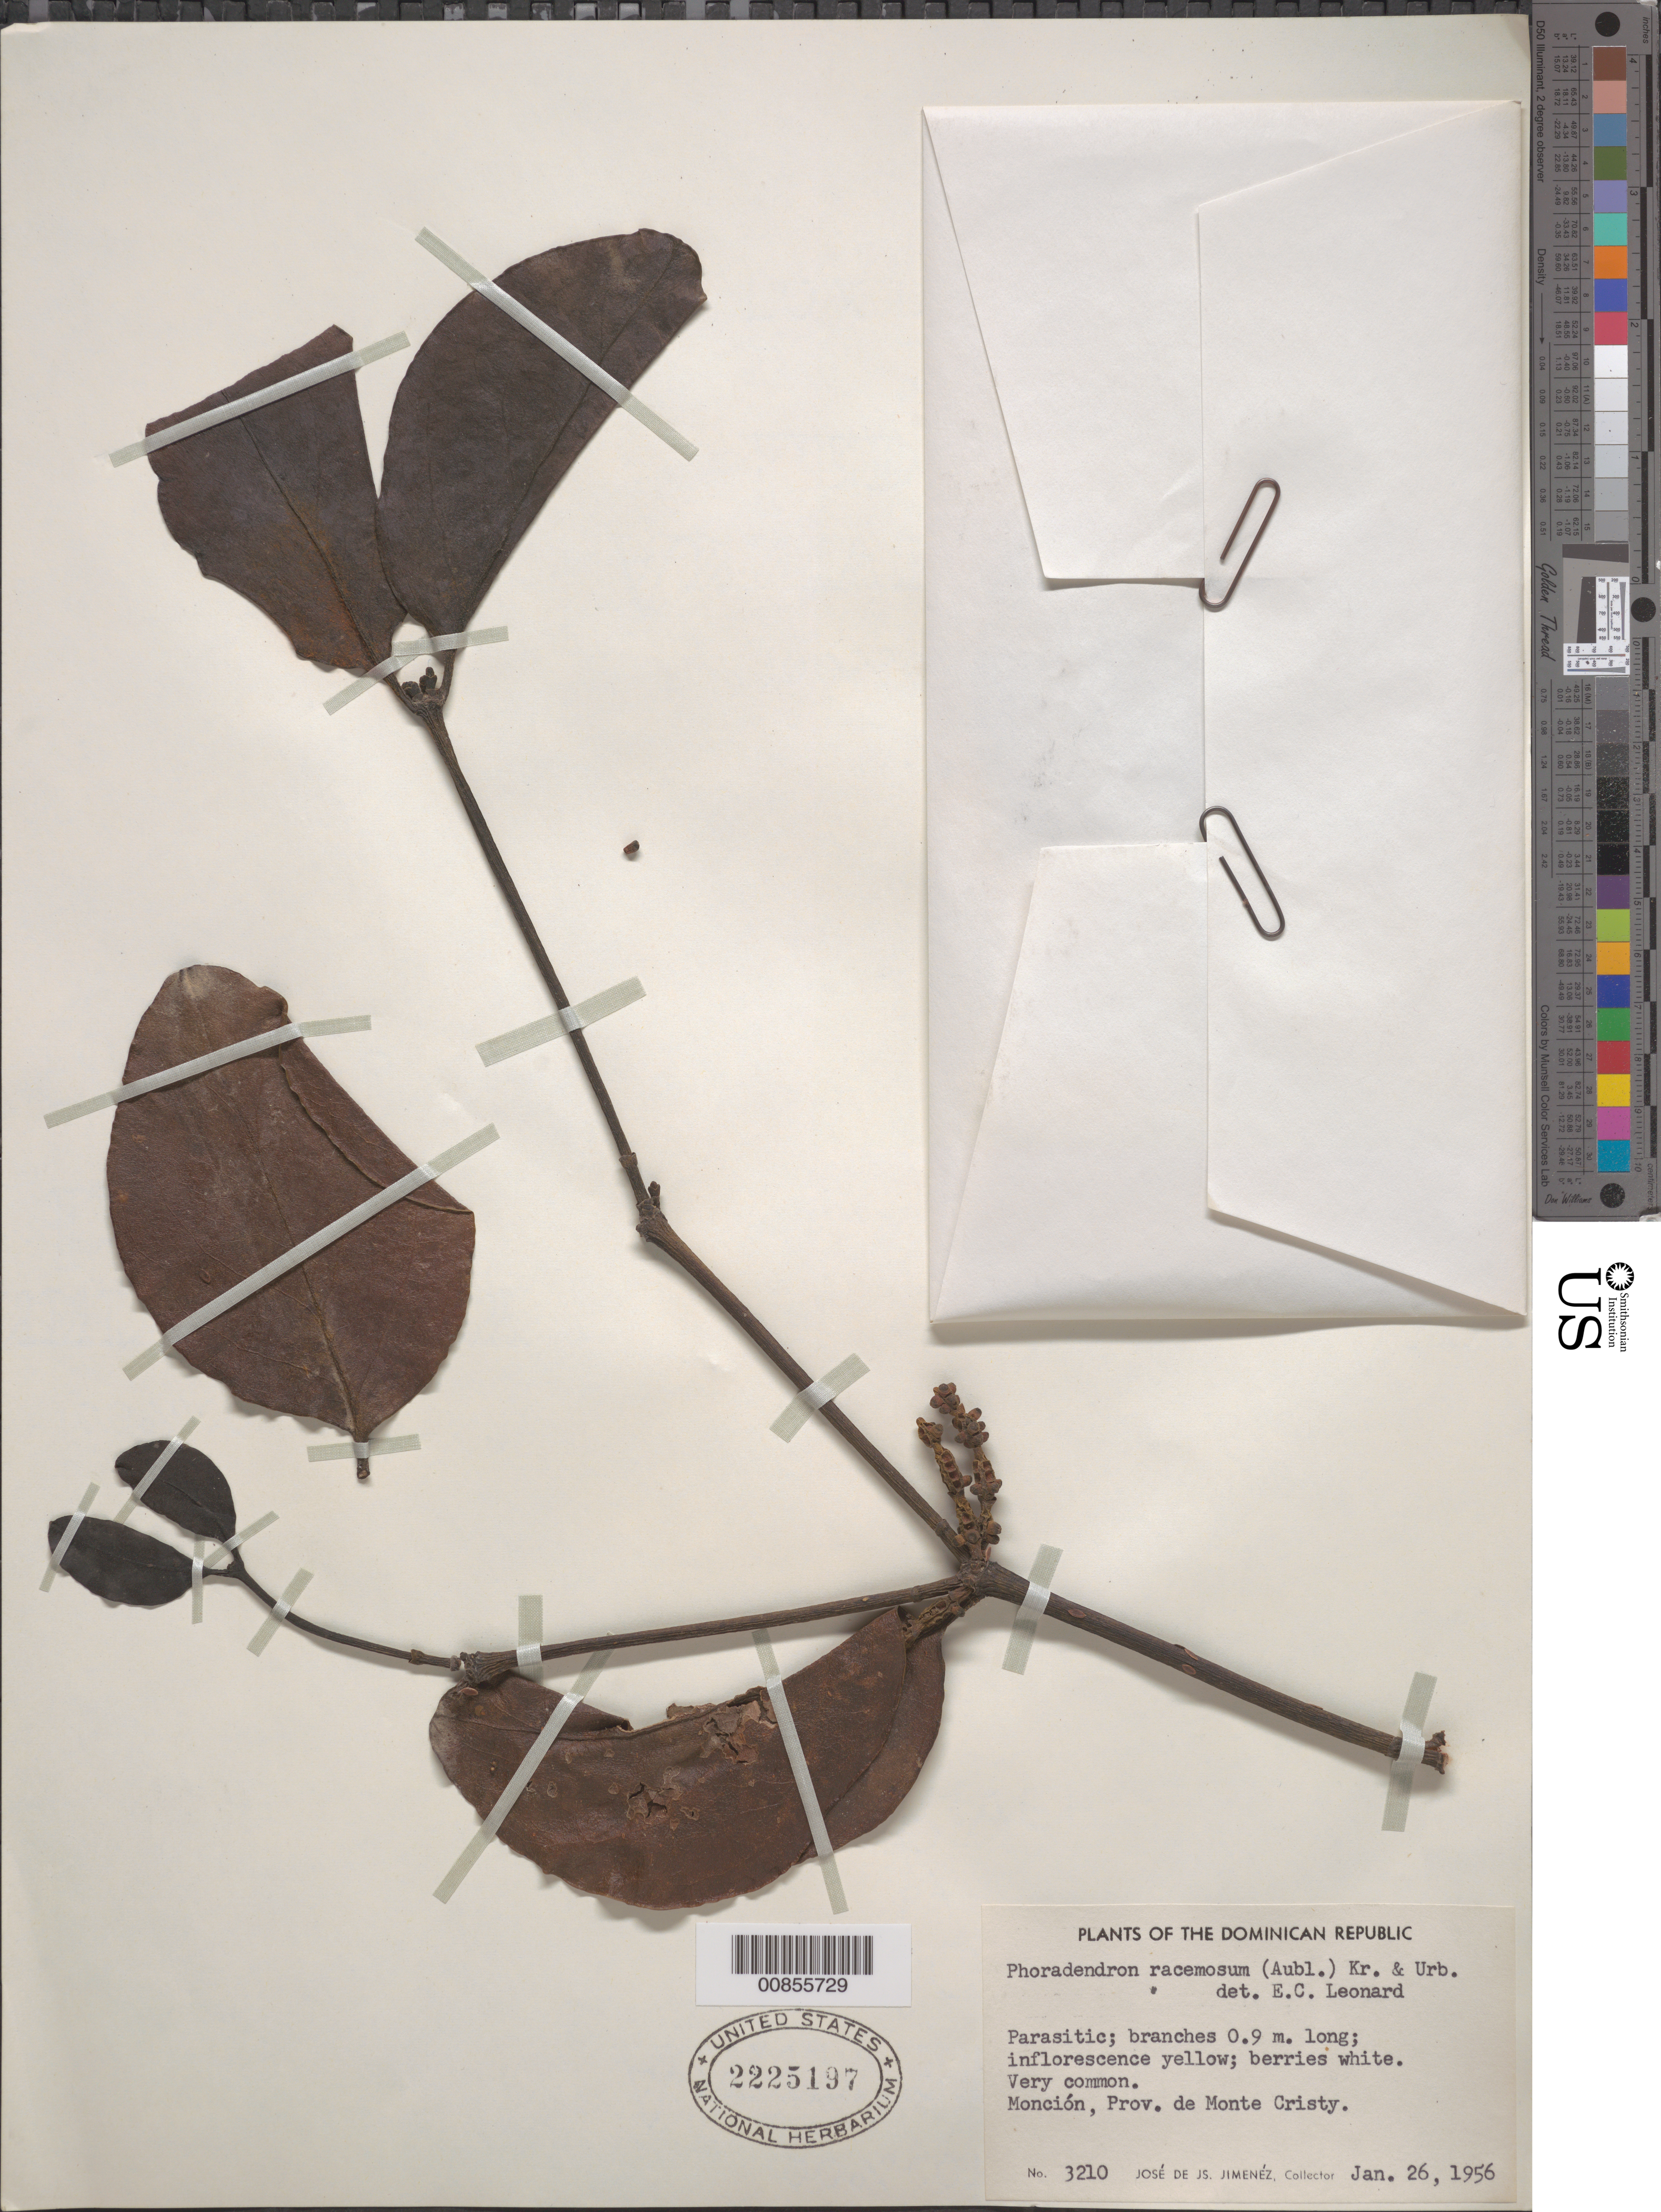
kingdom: Plantae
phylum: Tracheophyta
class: Magnoliopsida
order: Santalales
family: Viscaceae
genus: Phoradendron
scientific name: Phoradendron racemosum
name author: (Aubl.) Krug & Urb.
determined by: Leonard, Emery C., (US)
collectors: J. J. Jiménez Almonte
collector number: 3210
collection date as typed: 26 Jan 1956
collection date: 1956-01-26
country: Dominican Republic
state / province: Monte Cristi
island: Hispaniola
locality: Monción.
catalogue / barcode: US 2225197